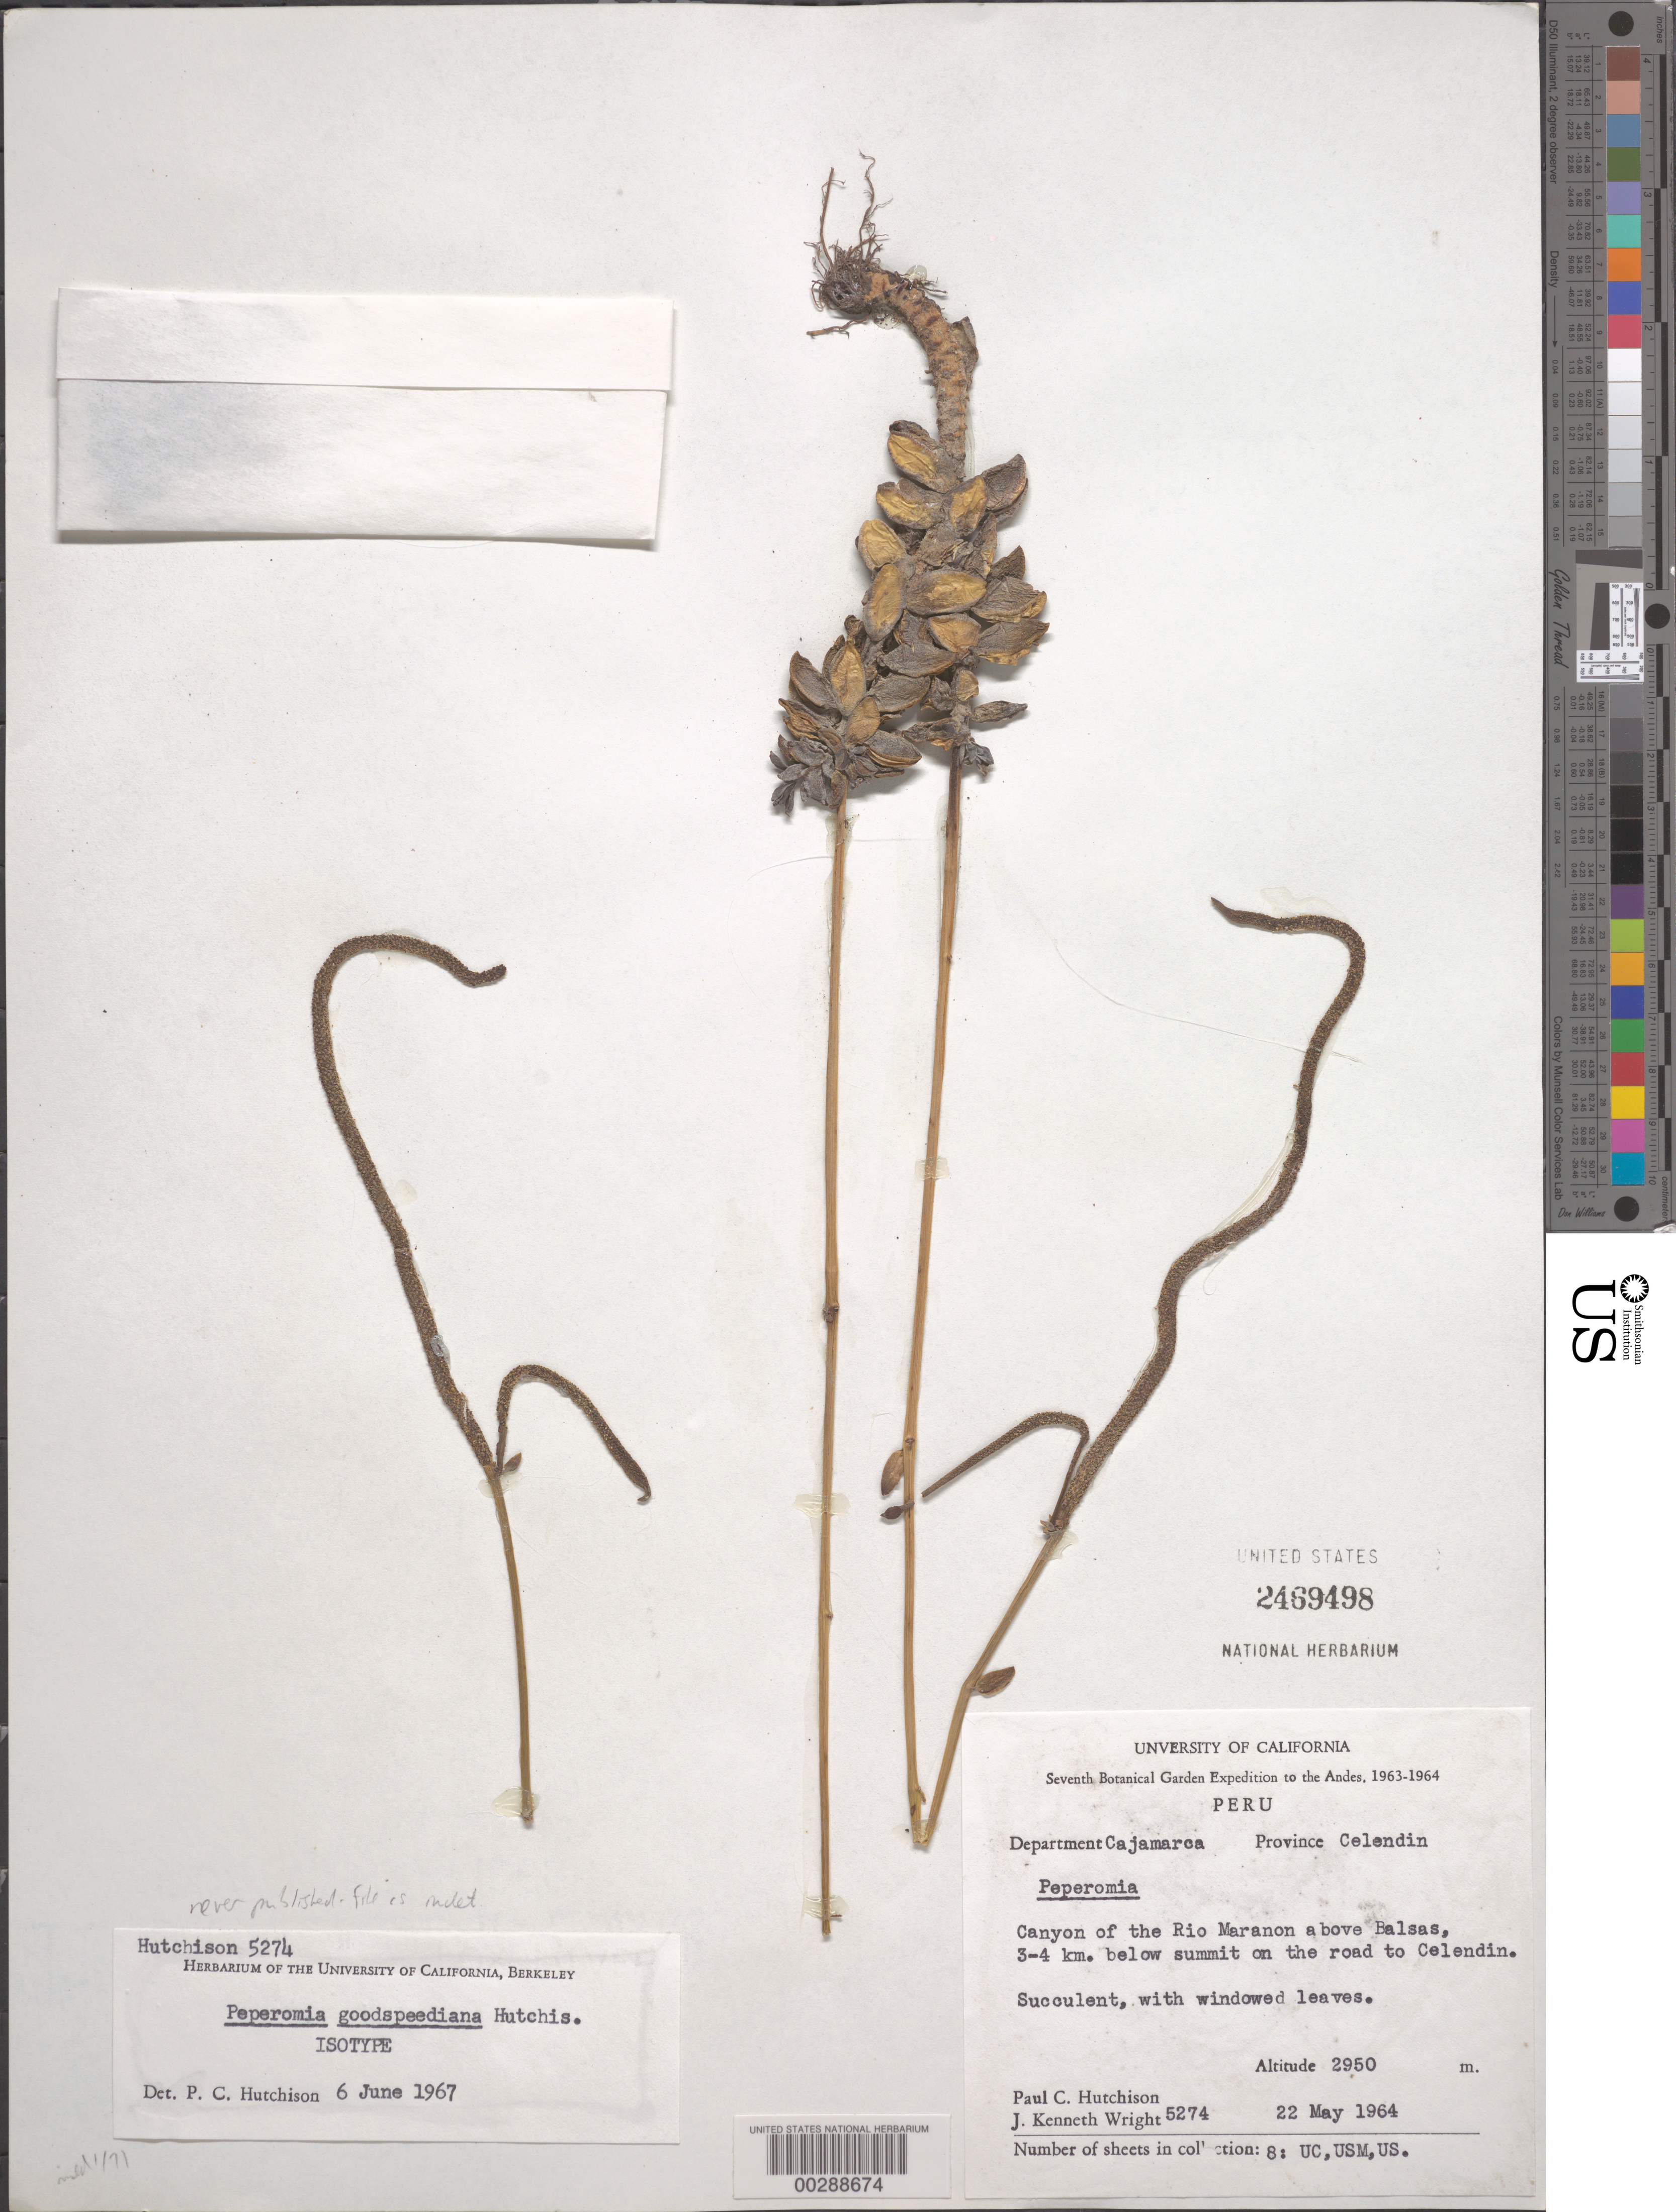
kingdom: Plantae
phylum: Tracheophyta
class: Magnoliopsida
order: Piperales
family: Piperaceae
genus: Peperomia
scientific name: Peperomia sp.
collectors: P. C. Hutchison & J. K. Wright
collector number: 5274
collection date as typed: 22 May 1964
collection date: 1964-05-22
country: Peru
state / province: Cajamarca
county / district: Celendín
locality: canyon of Río Maranon above Balsas, 3 - 4 km below summit on road to Celendín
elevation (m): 1600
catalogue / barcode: US 2469498